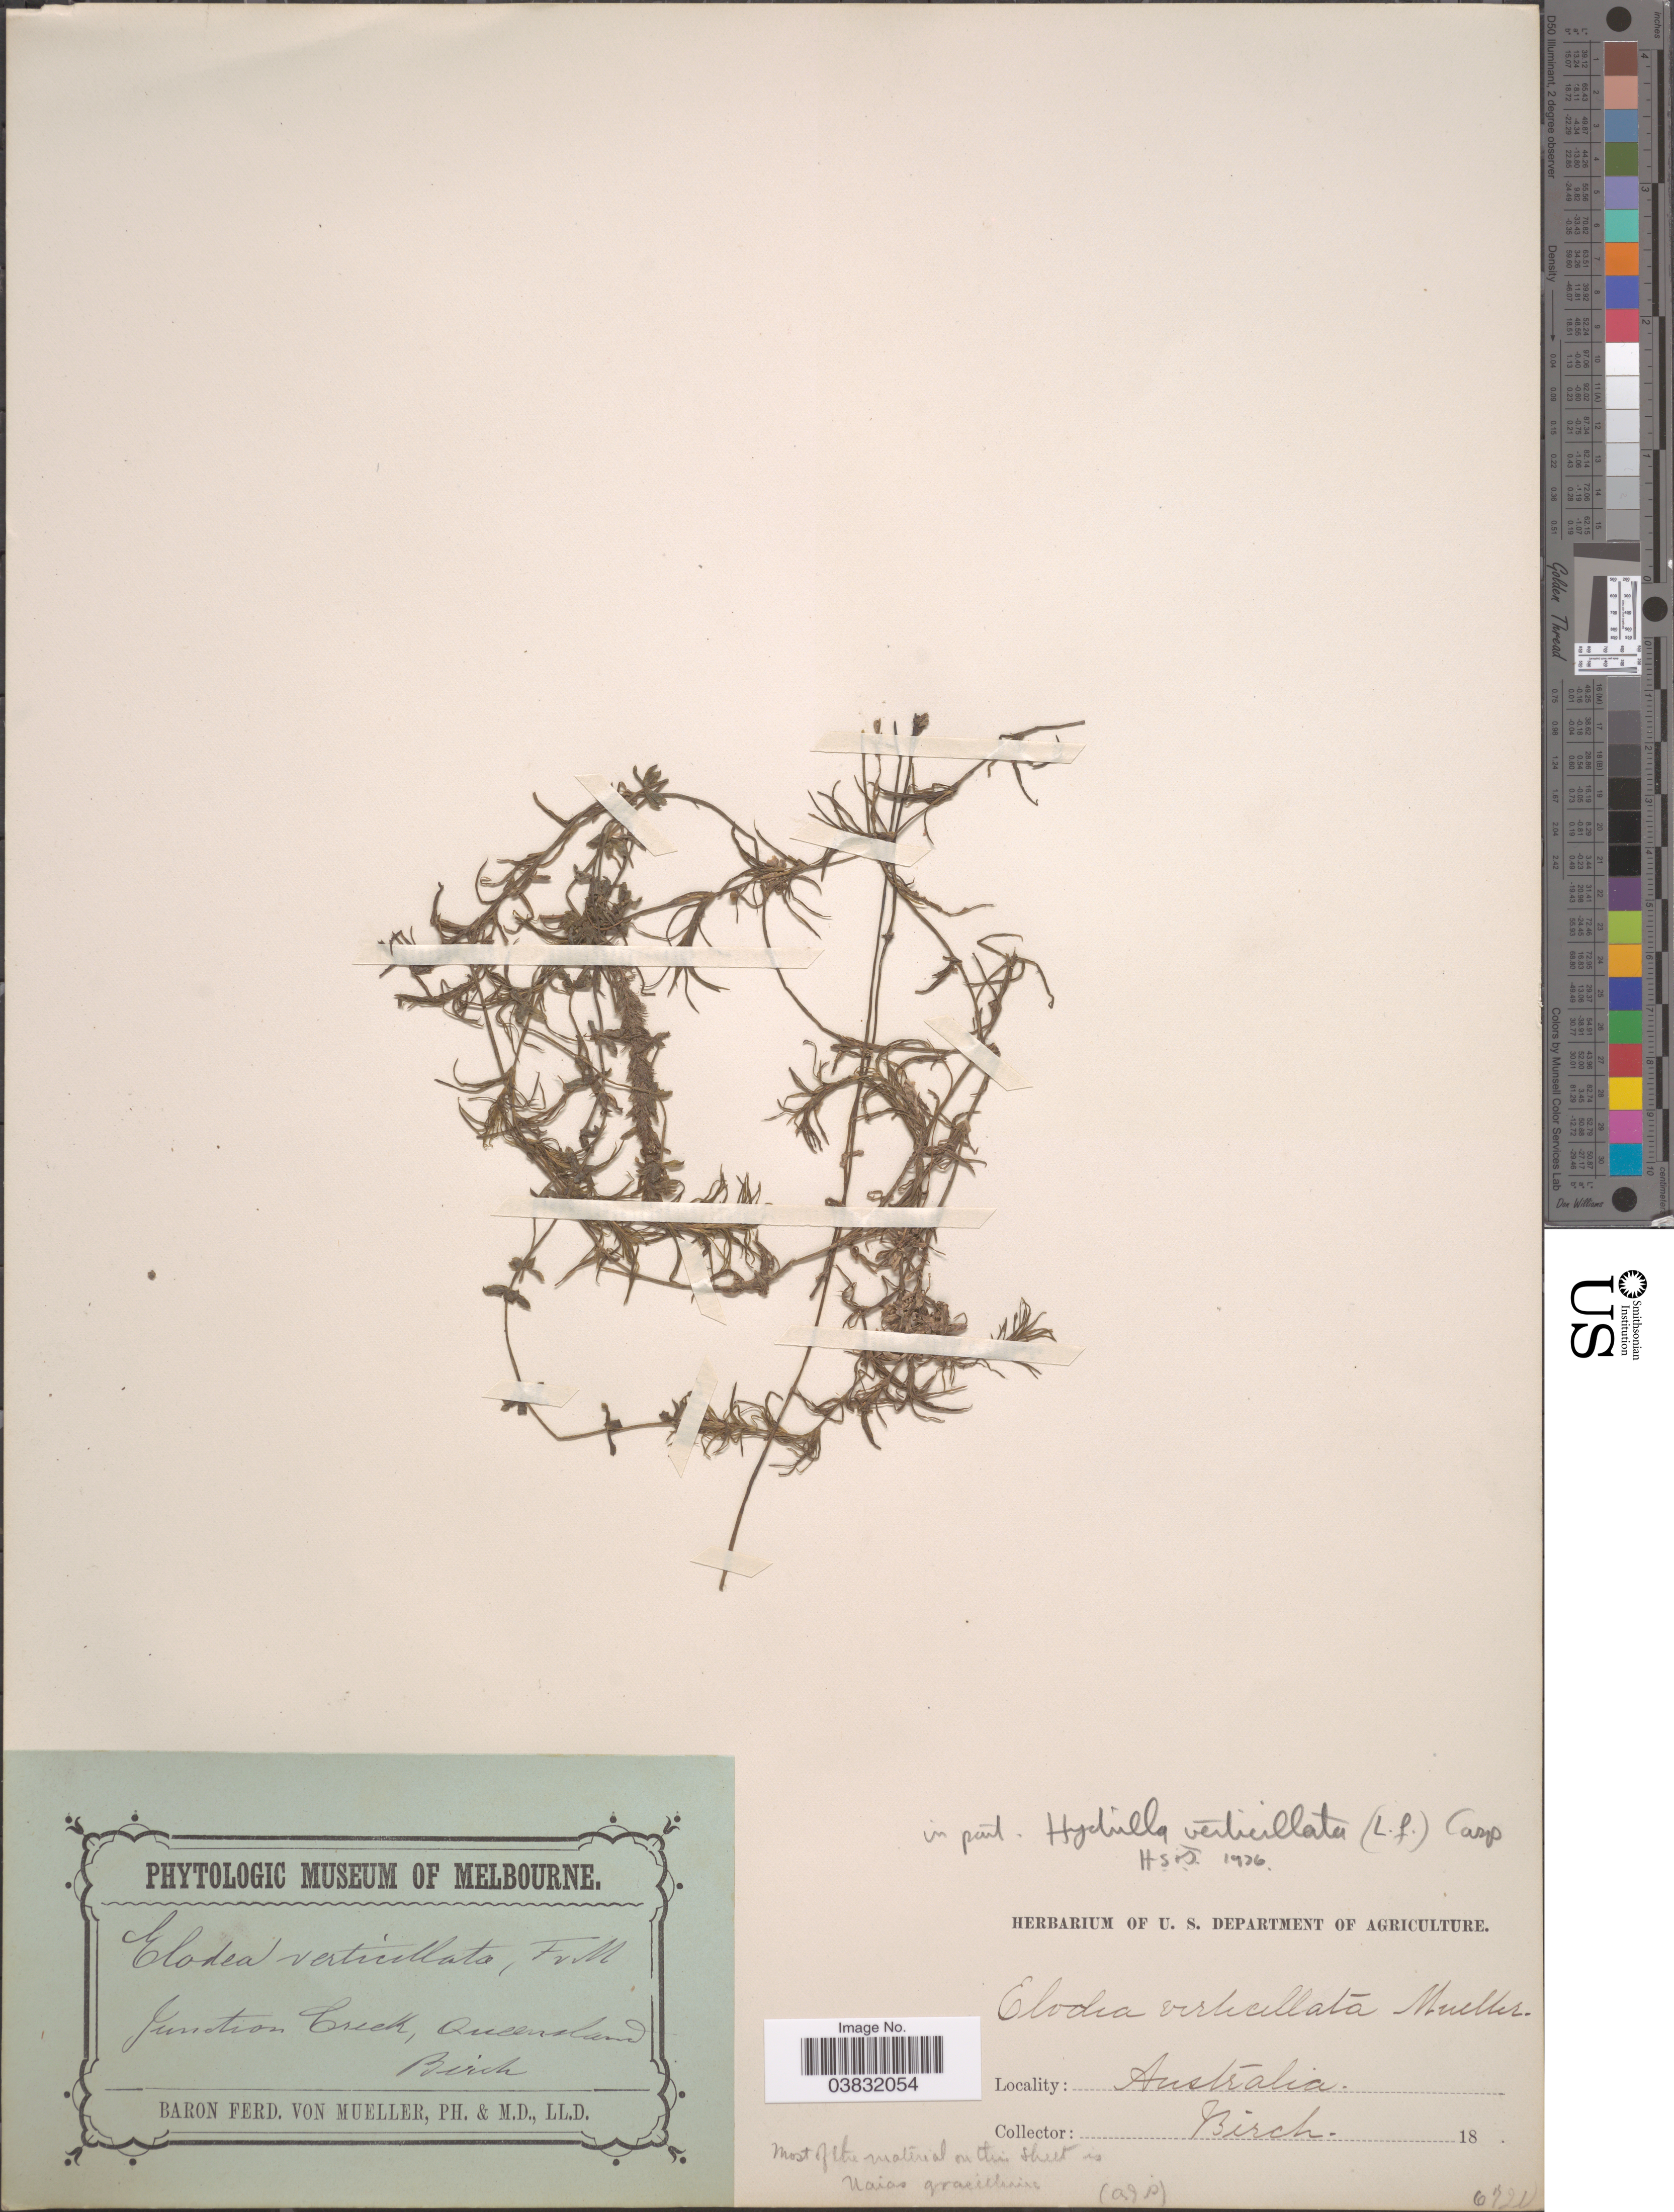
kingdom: Plantae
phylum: Tracheophyta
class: Liliopsida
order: Alismatales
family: Hydrocharitaceae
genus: Hydrilla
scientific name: Hydrilla verticillata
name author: (L. f.) Royle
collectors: Birch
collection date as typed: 18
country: Australia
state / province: Queensland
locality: Junction Creek.